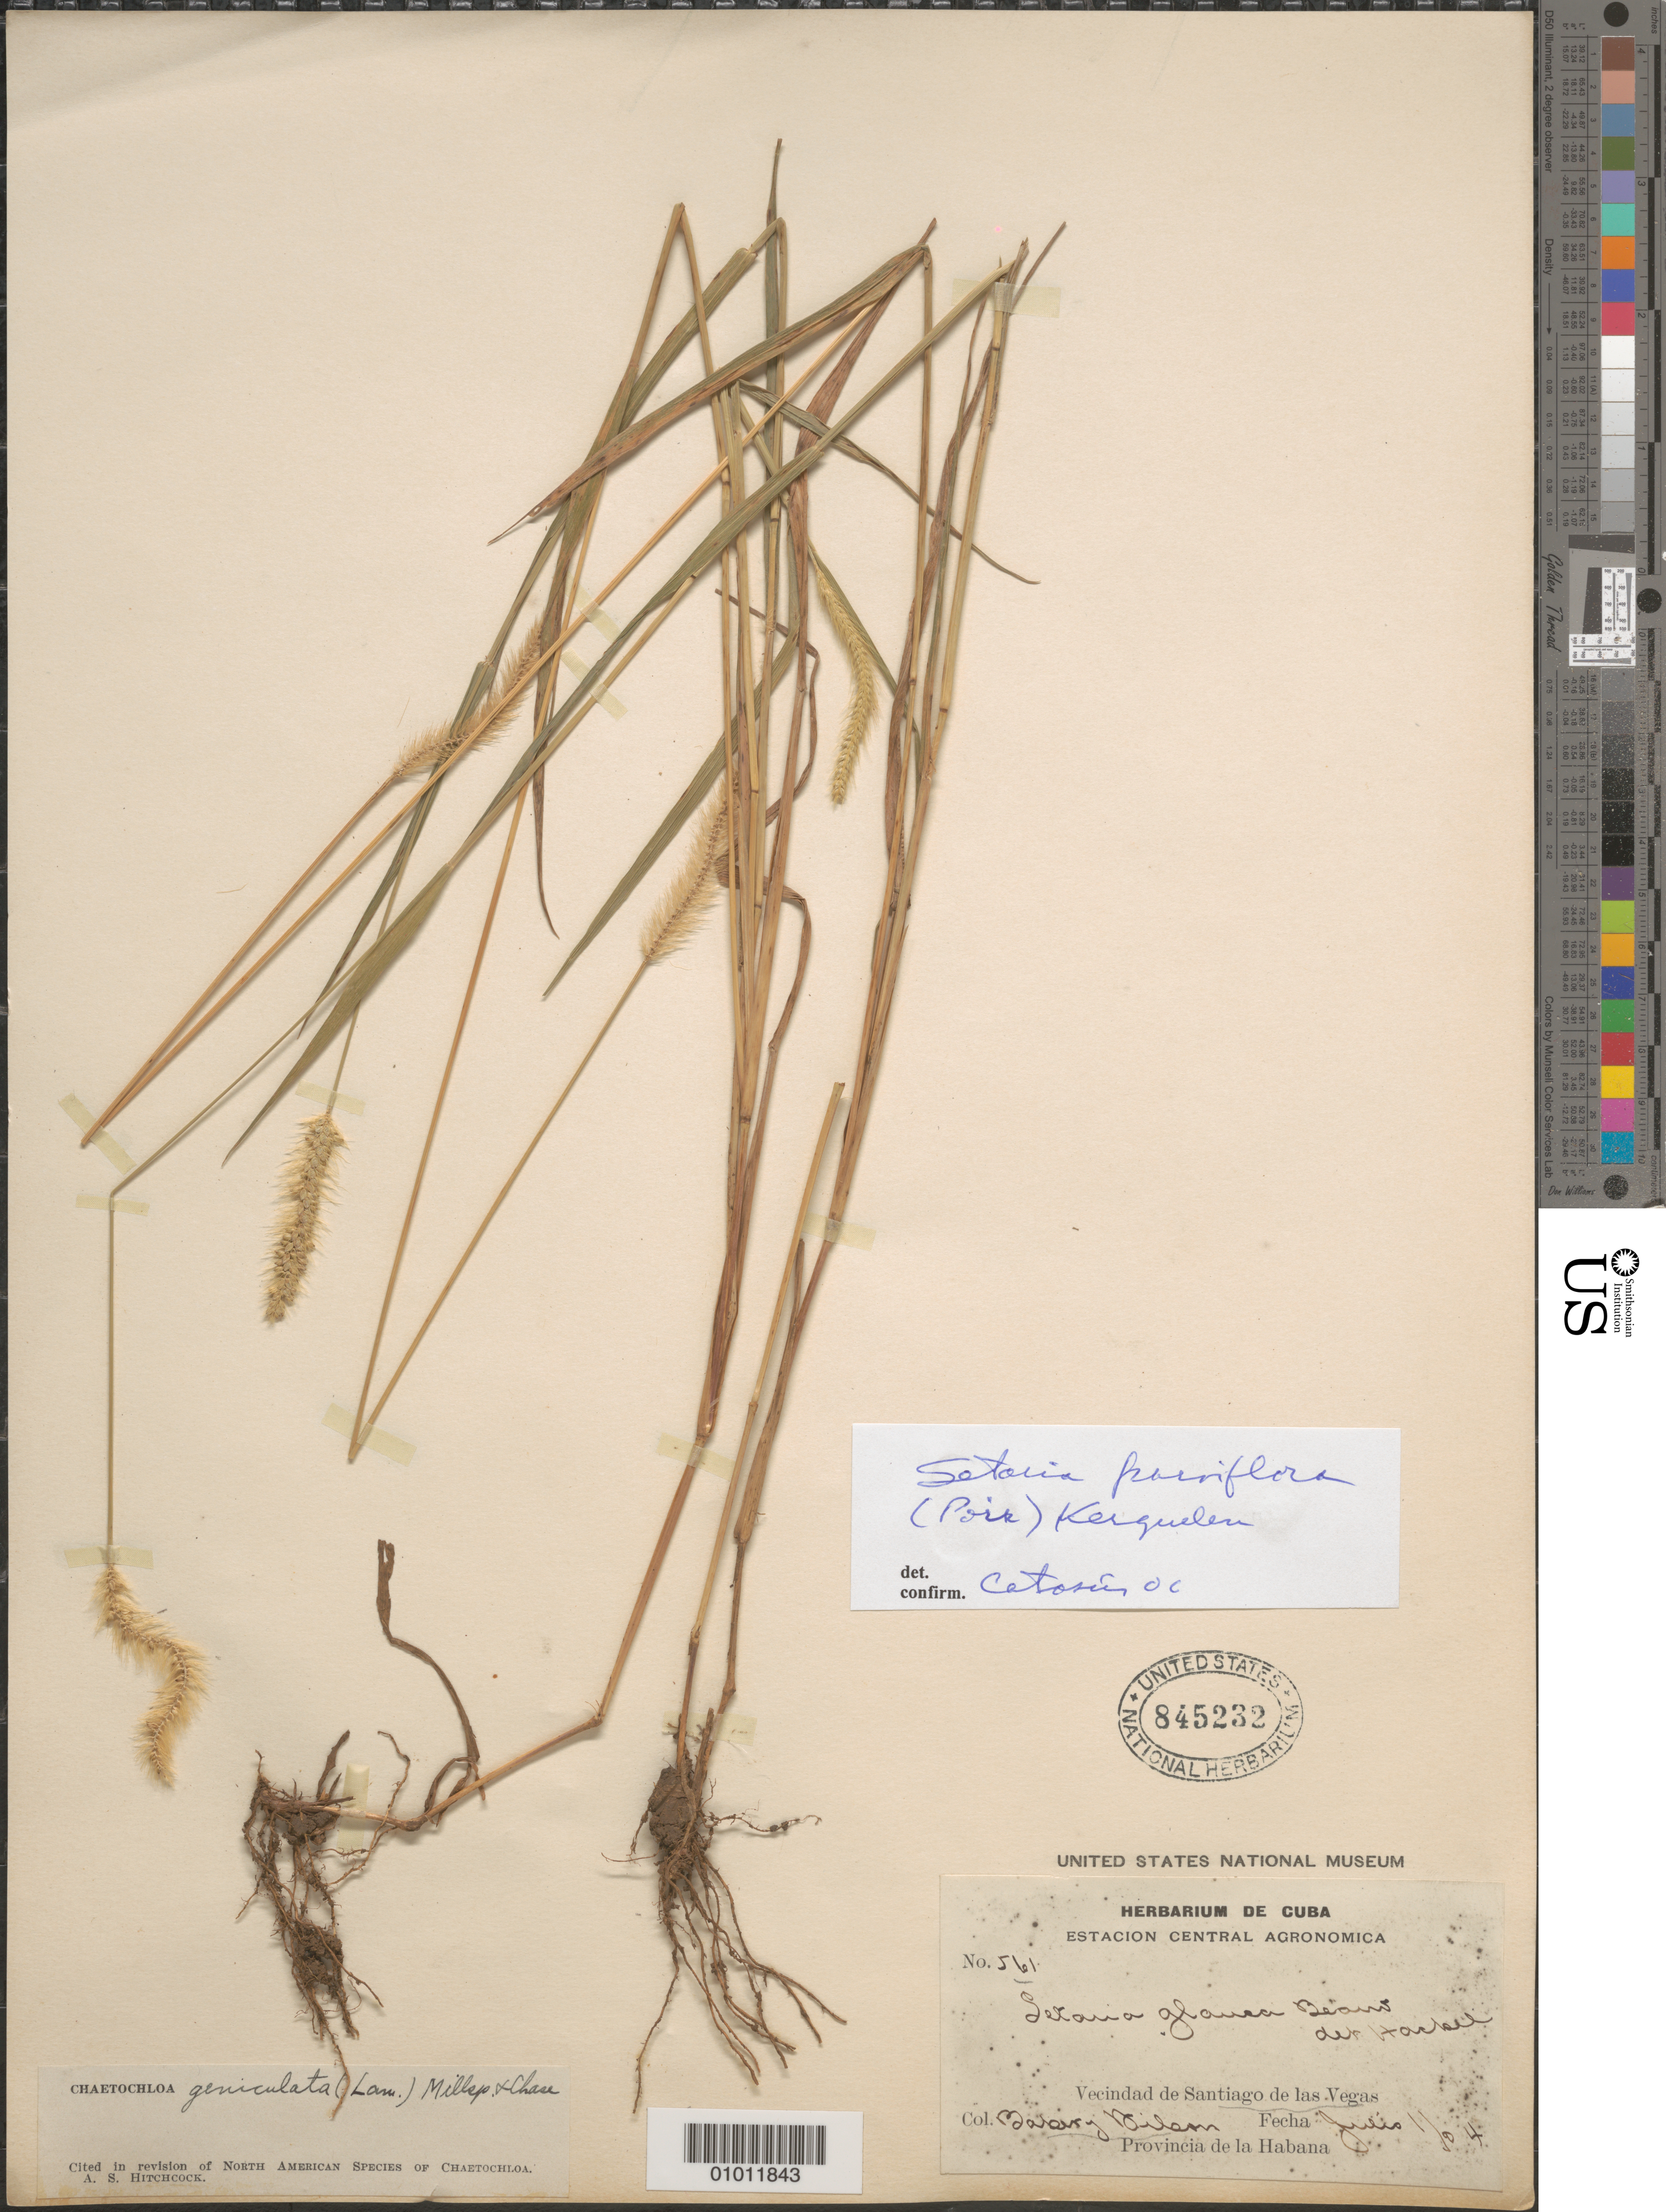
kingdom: Plantae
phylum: Tracheophyta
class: Liliopsida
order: Poales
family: Poaceae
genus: Setaria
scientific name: Setaria parviflora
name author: (Poir.) Kerguélen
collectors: C. F. Baker & -- Wilson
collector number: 561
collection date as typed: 01 Jul 1904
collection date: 1904-07-01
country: Cuba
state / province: La Habana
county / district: Municipio Boyeros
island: Cuba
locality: Santiago de las Vegas (vicinity of)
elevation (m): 97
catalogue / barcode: US 845232